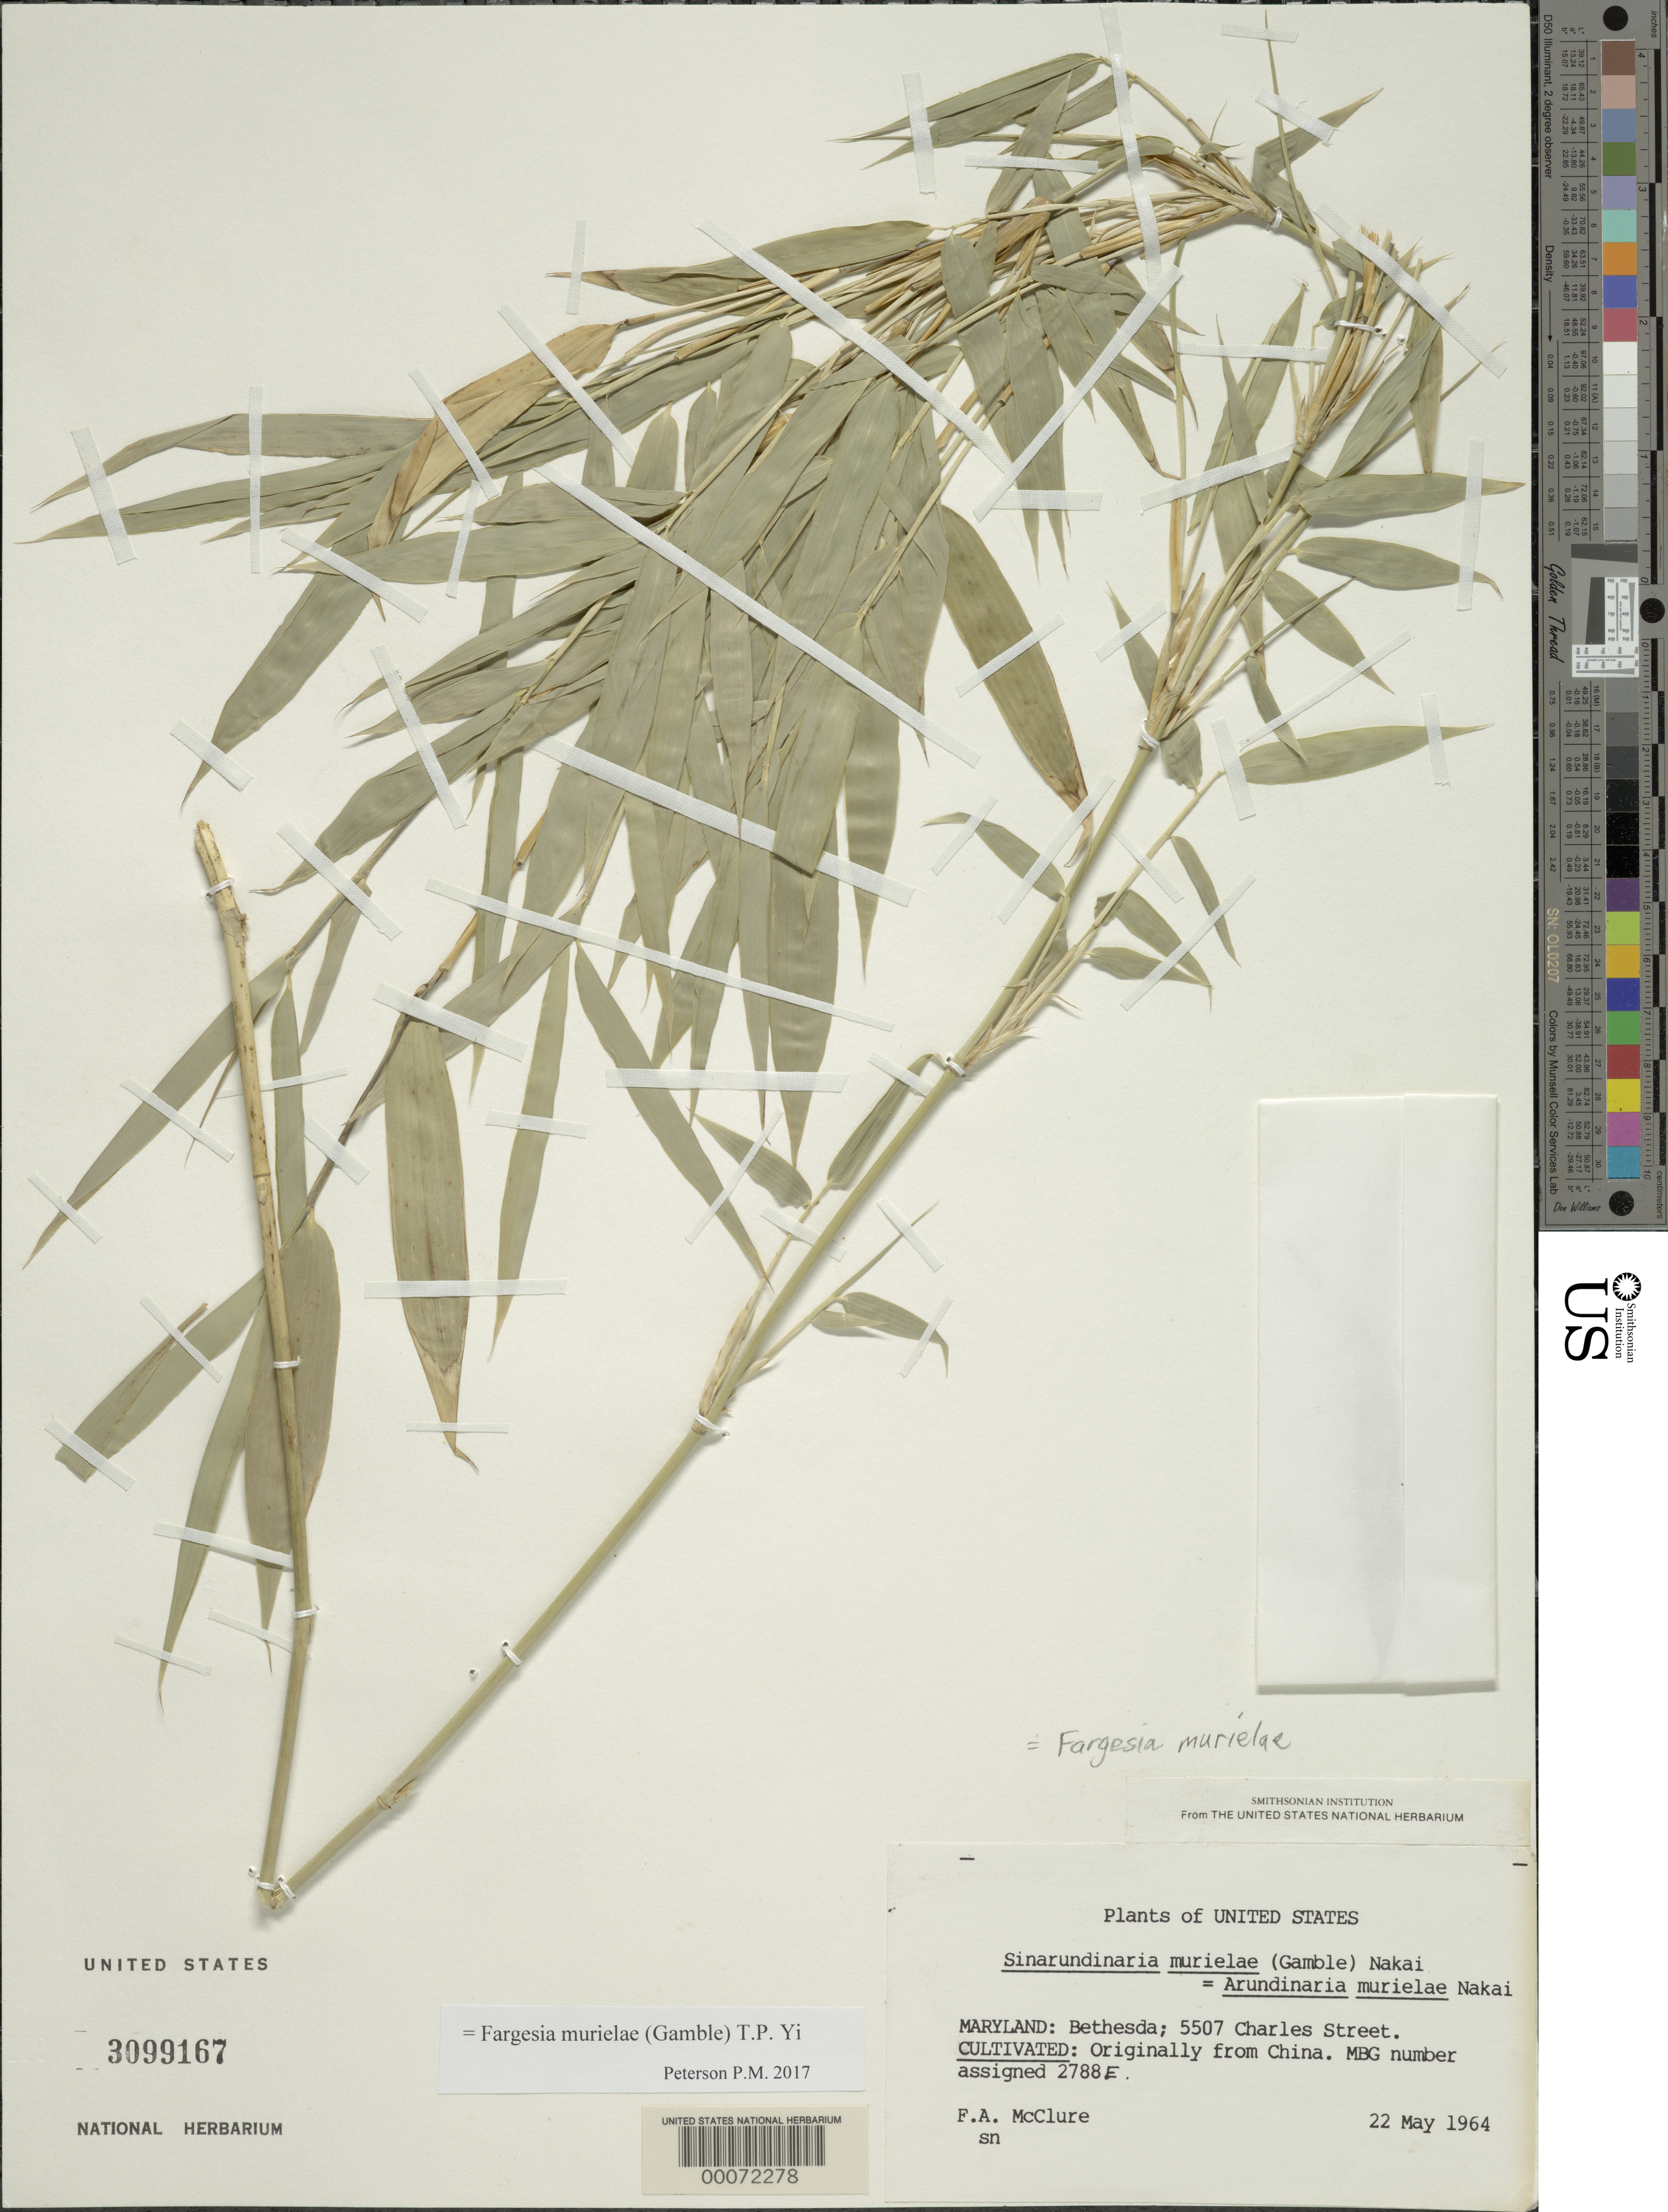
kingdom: Plantae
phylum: Tracheophyta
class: Liliopsida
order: Poales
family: Poaceae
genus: Fargesia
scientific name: Fargesia murielae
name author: (Gamble) T.P. Yi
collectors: F. A. McClure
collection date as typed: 22 May 1964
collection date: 1964-05-22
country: United States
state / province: Maryland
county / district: Montgomery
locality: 5507 Charles Street, Bethesda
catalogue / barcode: US 3099167